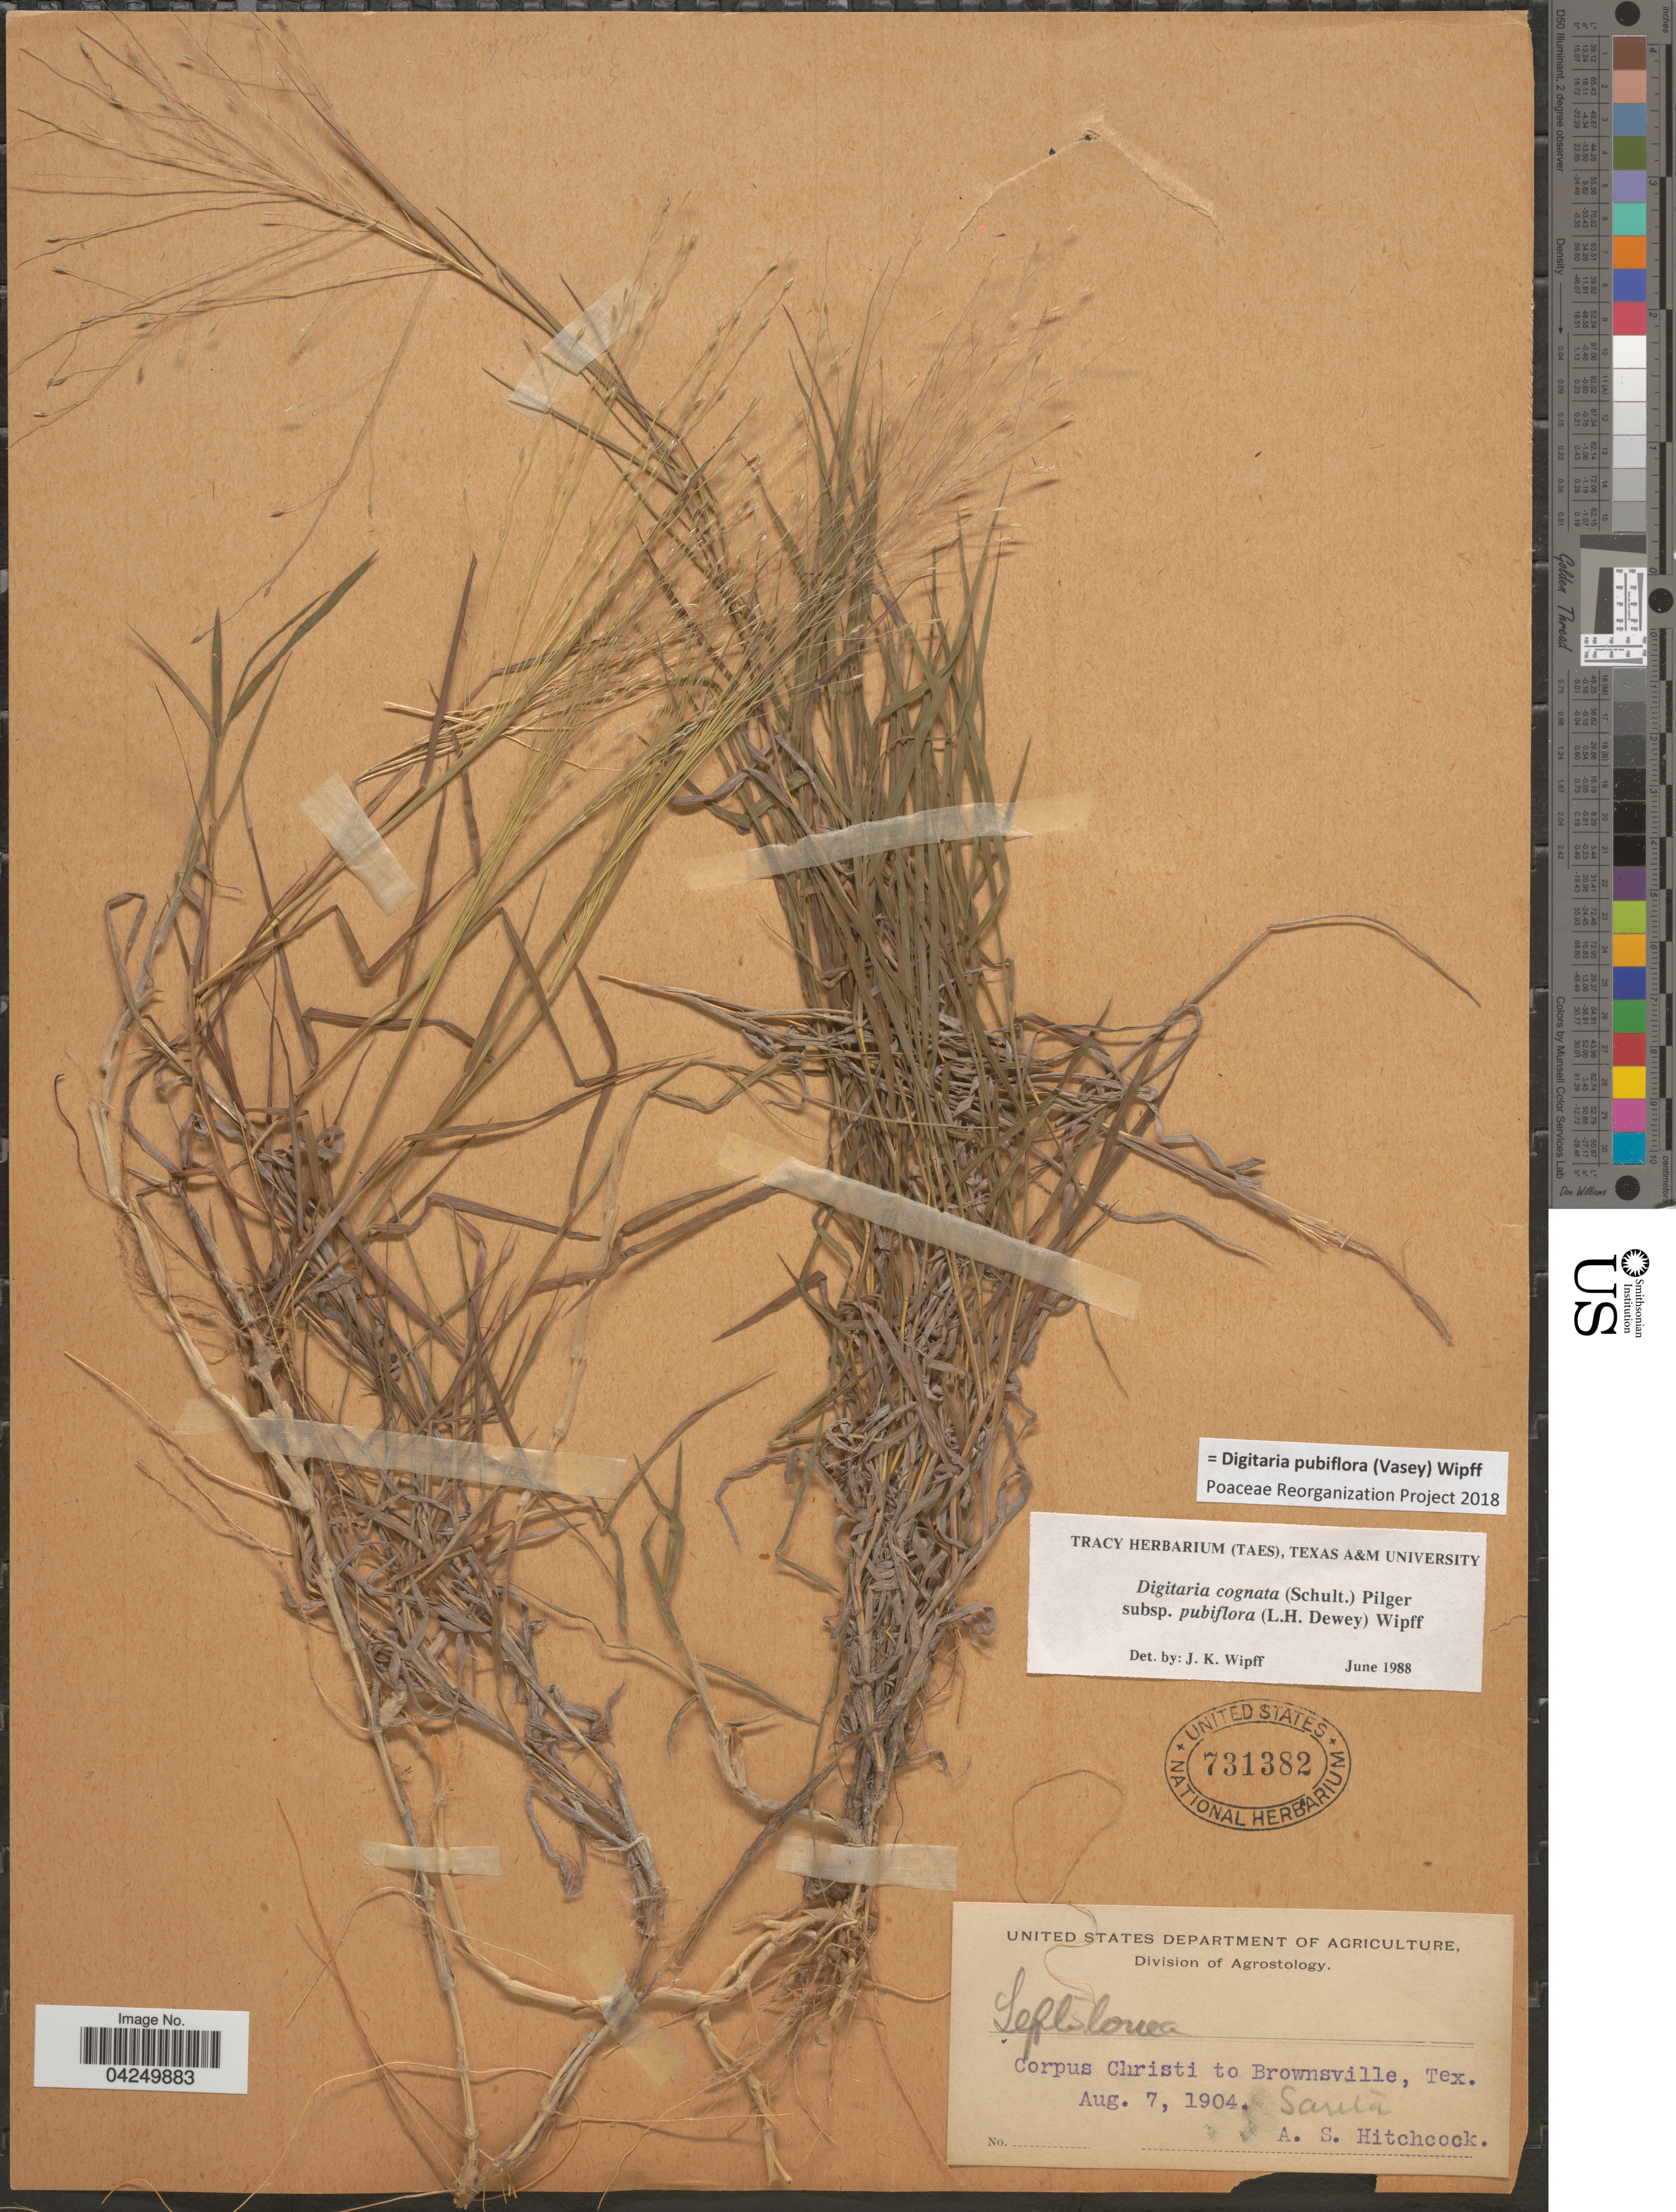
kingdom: Plantae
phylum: Tracheophyta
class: Liliopsida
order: Poales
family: Poaceae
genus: Digitaria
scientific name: Digitaria pubiflora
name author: (Vasey) Wipff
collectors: A. S. Hitchcock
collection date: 1904-08-07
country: United States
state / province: Texas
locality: Corpus Christi to Brownsville. Santa.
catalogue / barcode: US 731382